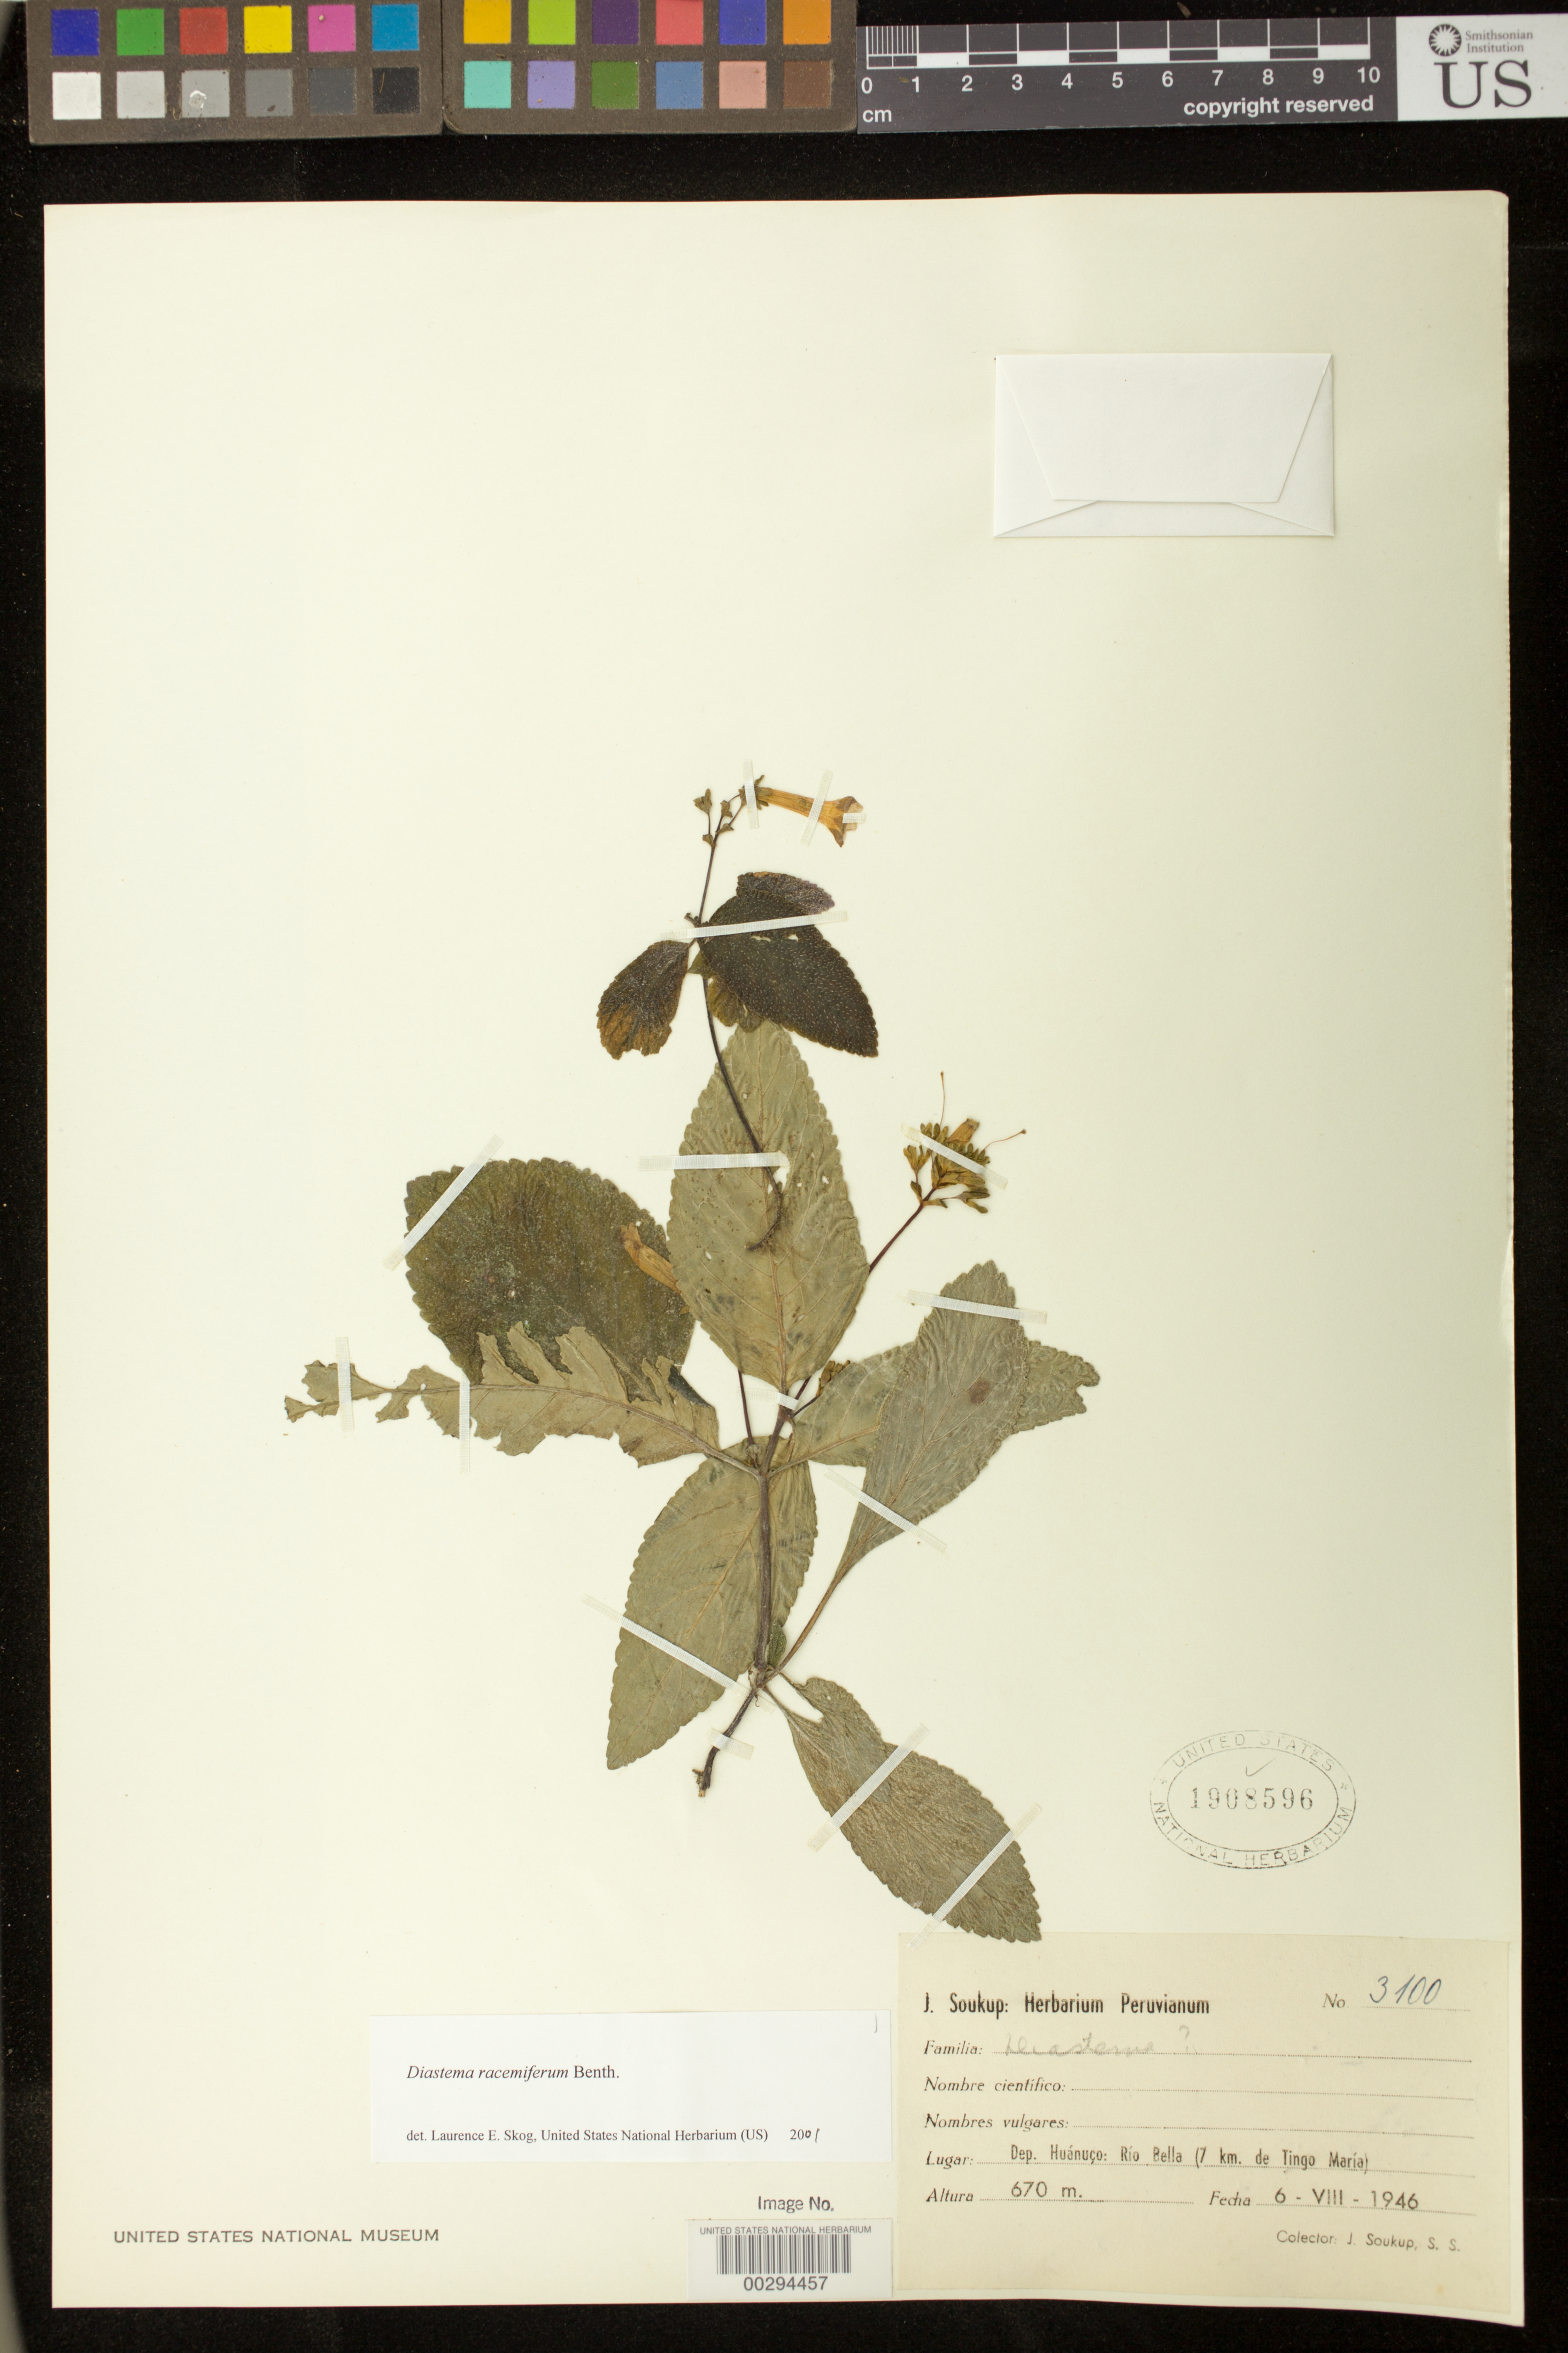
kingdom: Plantae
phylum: Tracheophyta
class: Magnoliopsida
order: Lamiales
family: Gesneriaceae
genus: Diastema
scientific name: Diastema racemiferum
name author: Benth.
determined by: Skog, Laurence E.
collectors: J. J. Soukup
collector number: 3100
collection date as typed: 06 Aug 1946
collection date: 1946-08-06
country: Peru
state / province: Huánuco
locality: Río Bella (7 km de Tingo María)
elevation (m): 670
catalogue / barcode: US 1908596